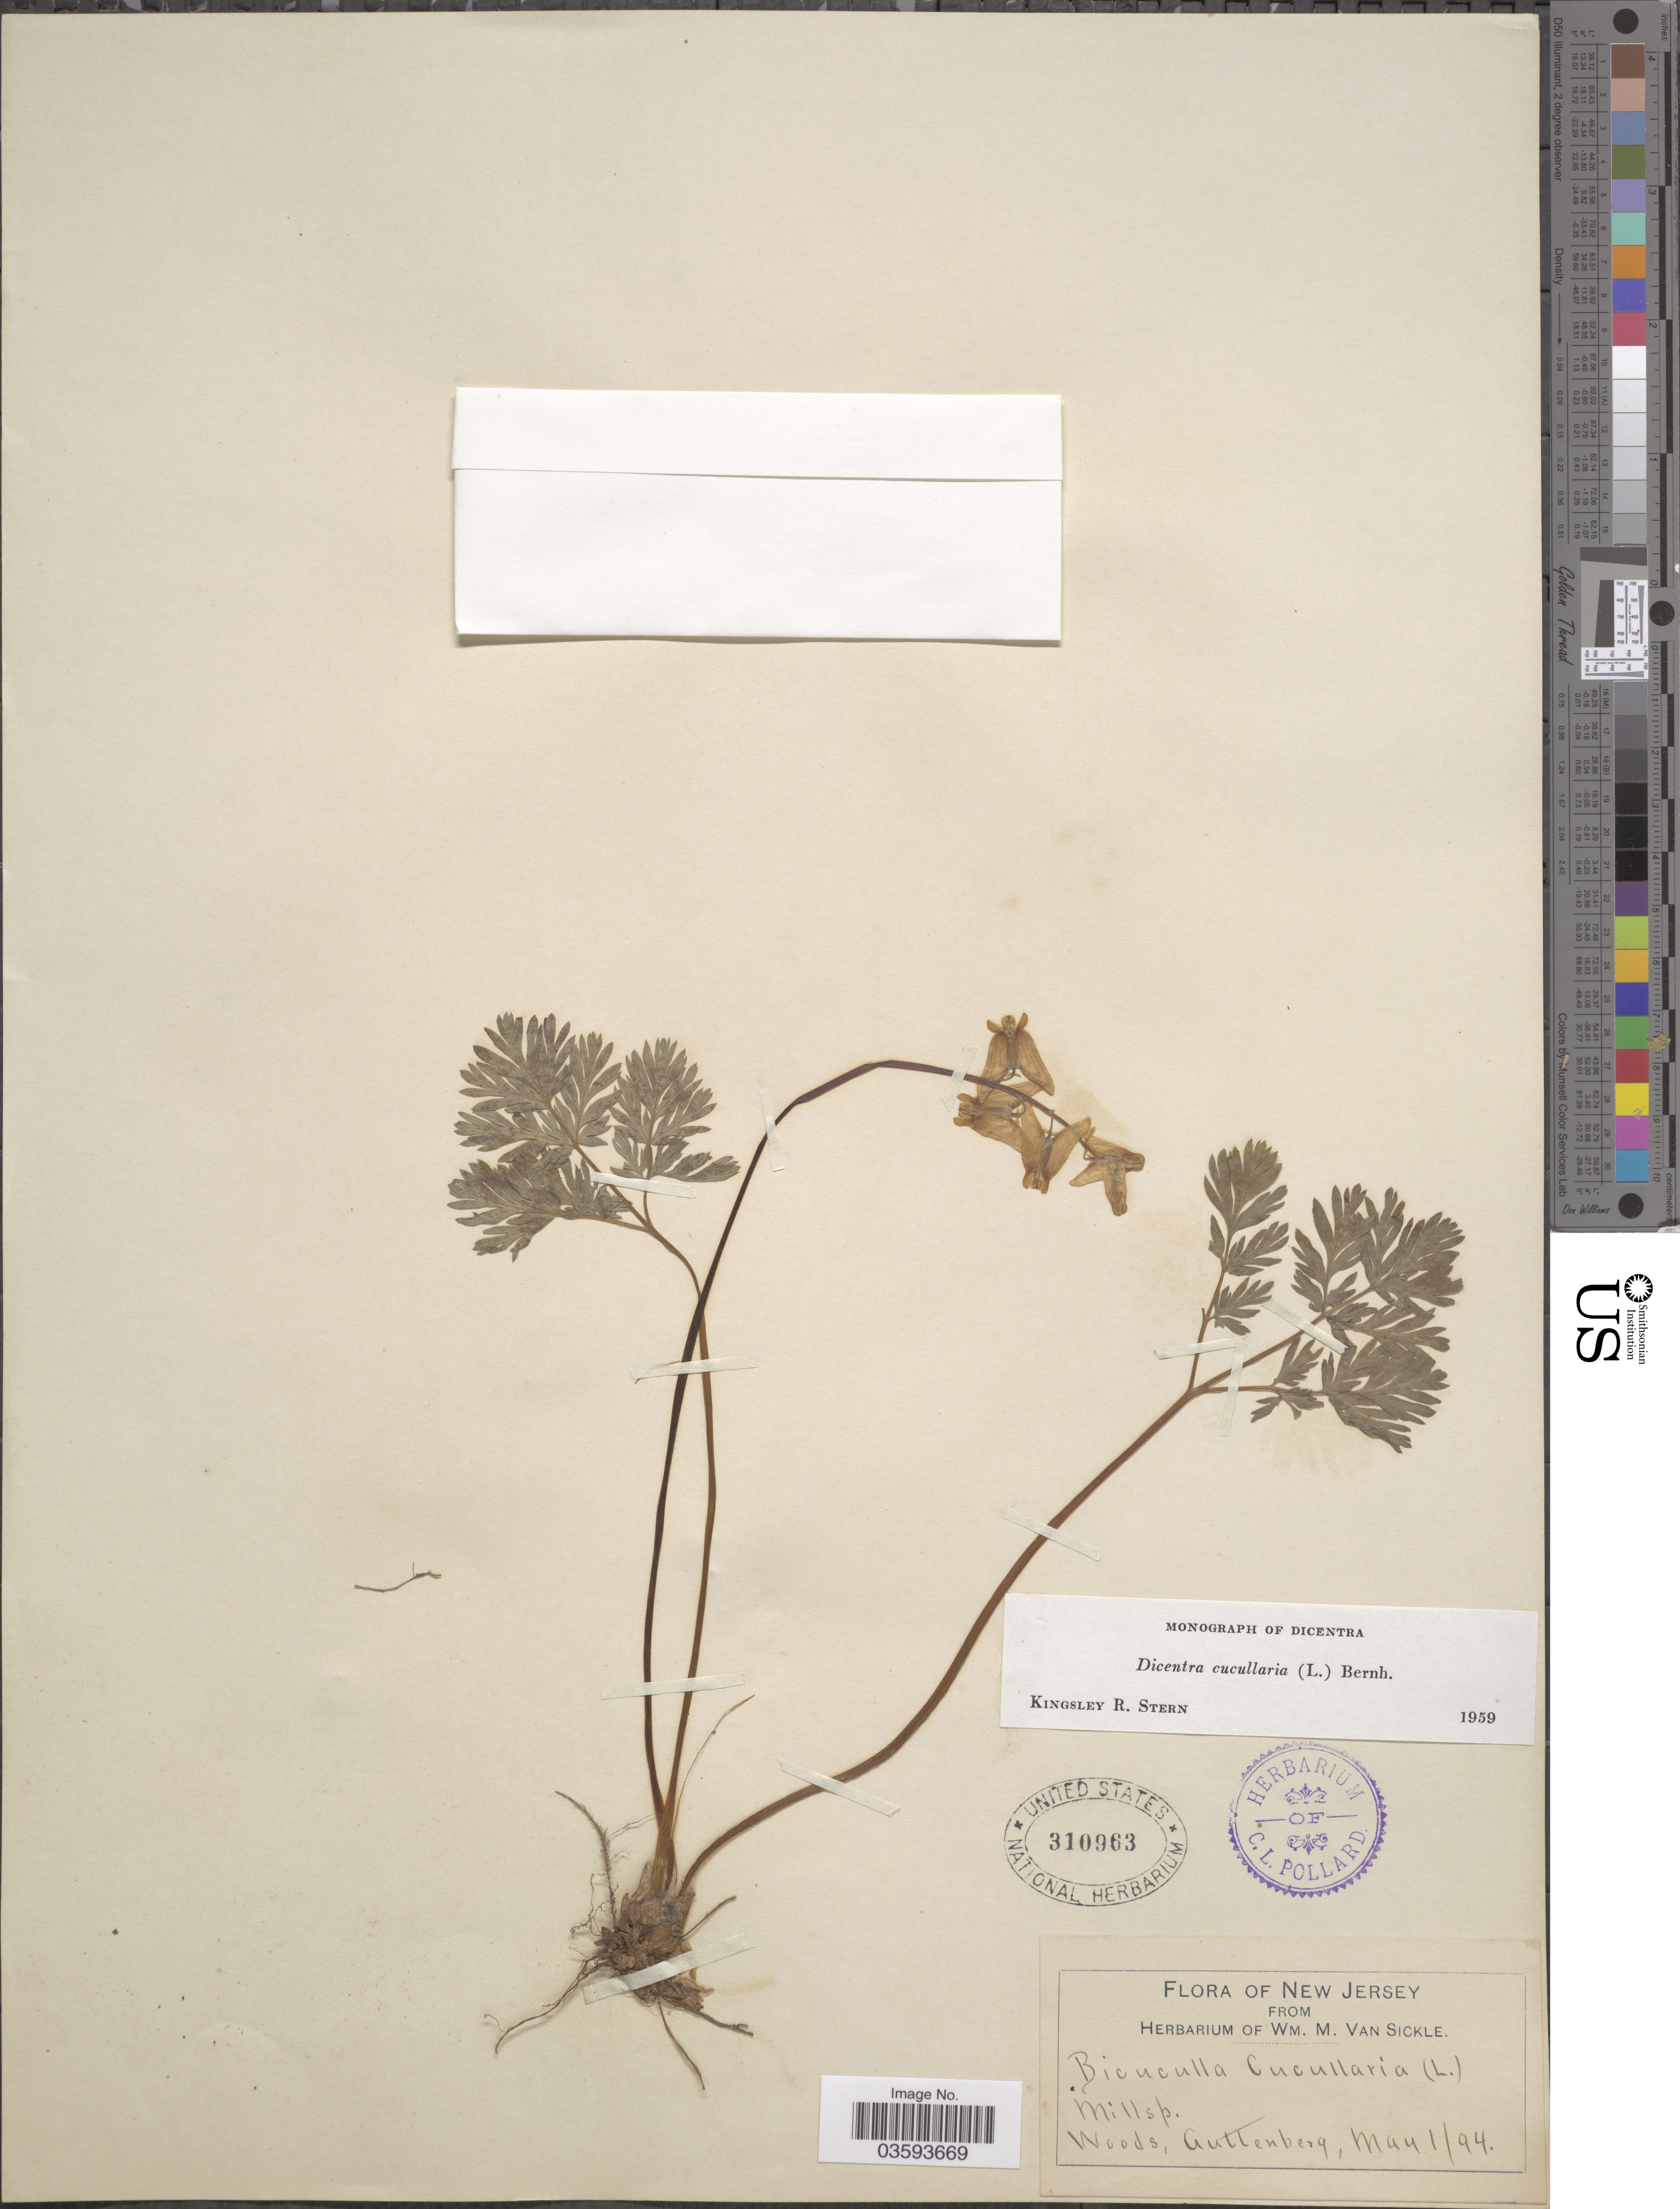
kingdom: Plantae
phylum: Tracheophyta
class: Magnoliopsida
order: Ranunculales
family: Papaveraceae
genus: Dicentra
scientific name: Dicentra cucullaria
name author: (L.) Bernh.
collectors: W. M. Van Sickle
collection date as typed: Transcribed d/m/y: 1/5/94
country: United States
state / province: New Jersey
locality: Guttenberg.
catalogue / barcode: US 310963